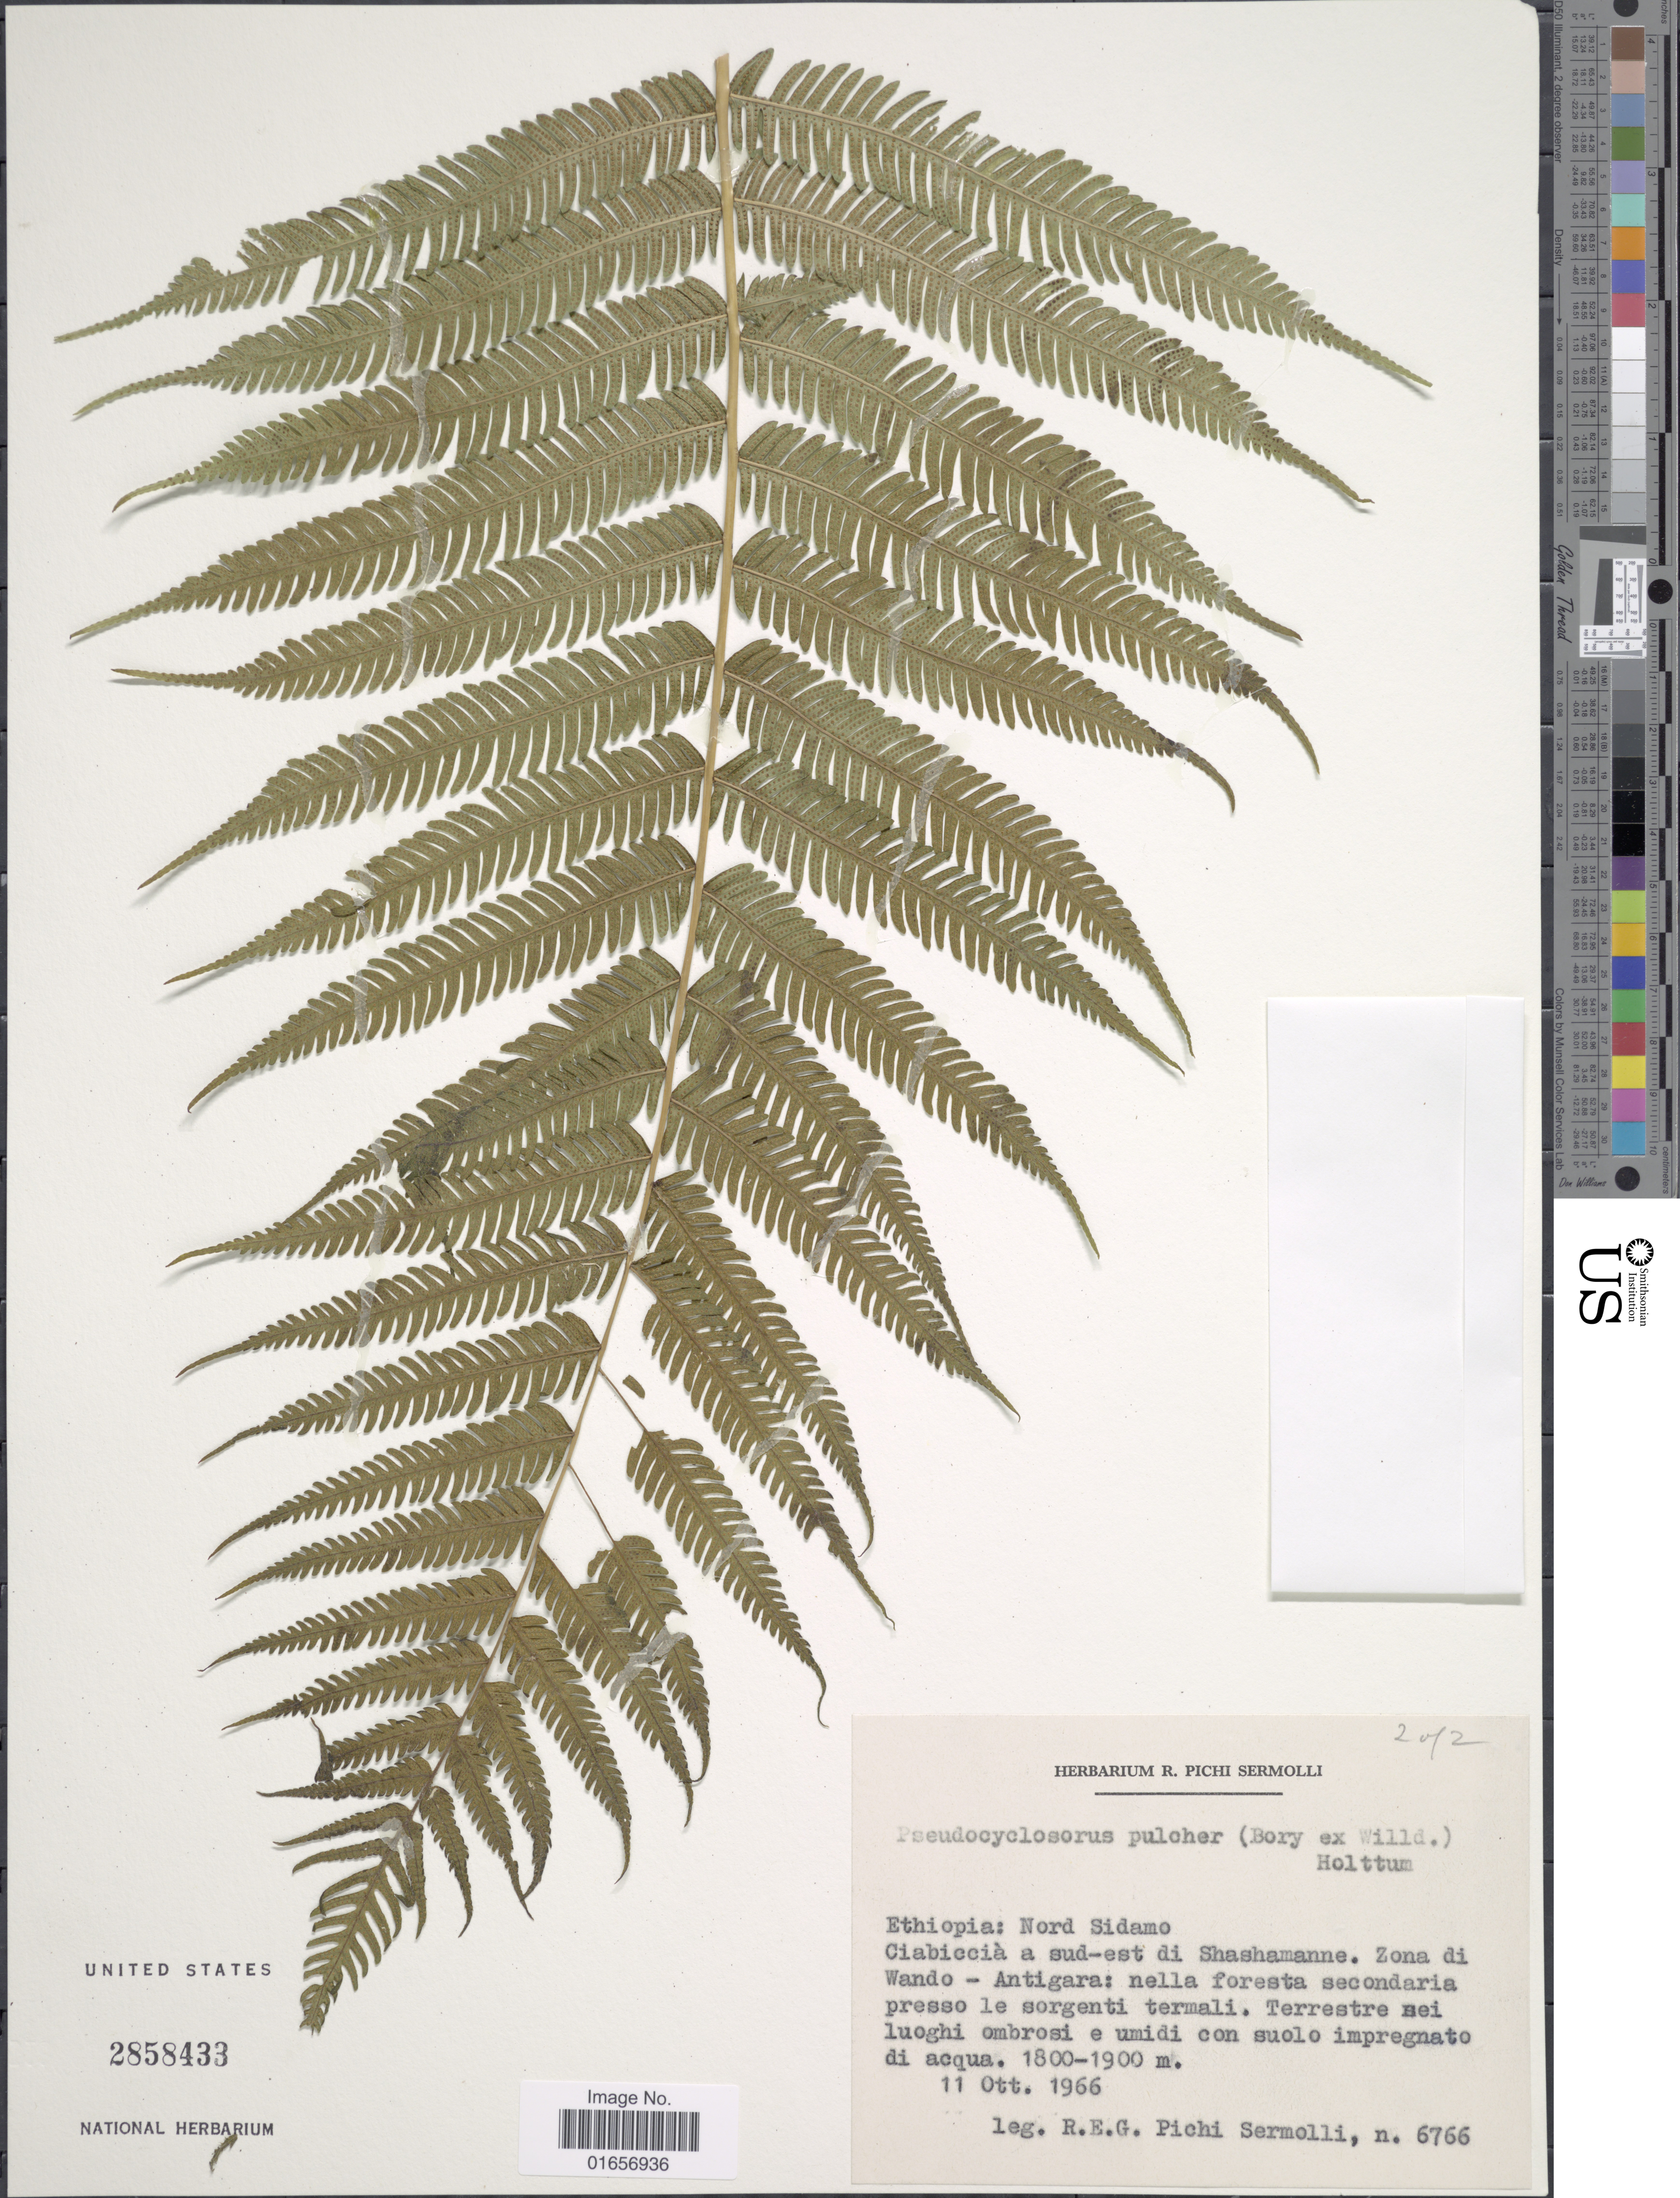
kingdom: Plantae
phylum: Tracheophyta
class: Polypodiopsida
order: Polypodiales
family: Thelypteridaceae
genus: Pseudocyclosorus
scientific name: Pseudocyclosorus pulcher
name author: (Bory ex Willd.) Holttum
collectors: R. E. Pichi-Sermolli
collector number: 6766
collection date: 1966-10-11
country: Ethiopia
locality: Nord Sidamo: Cianbicciá a sud- est di Shashamanne, Zona di Wando- Antigara: nella foresta secondaria presso le sorgenti termali.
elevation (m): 1800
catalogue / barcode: US 2858433